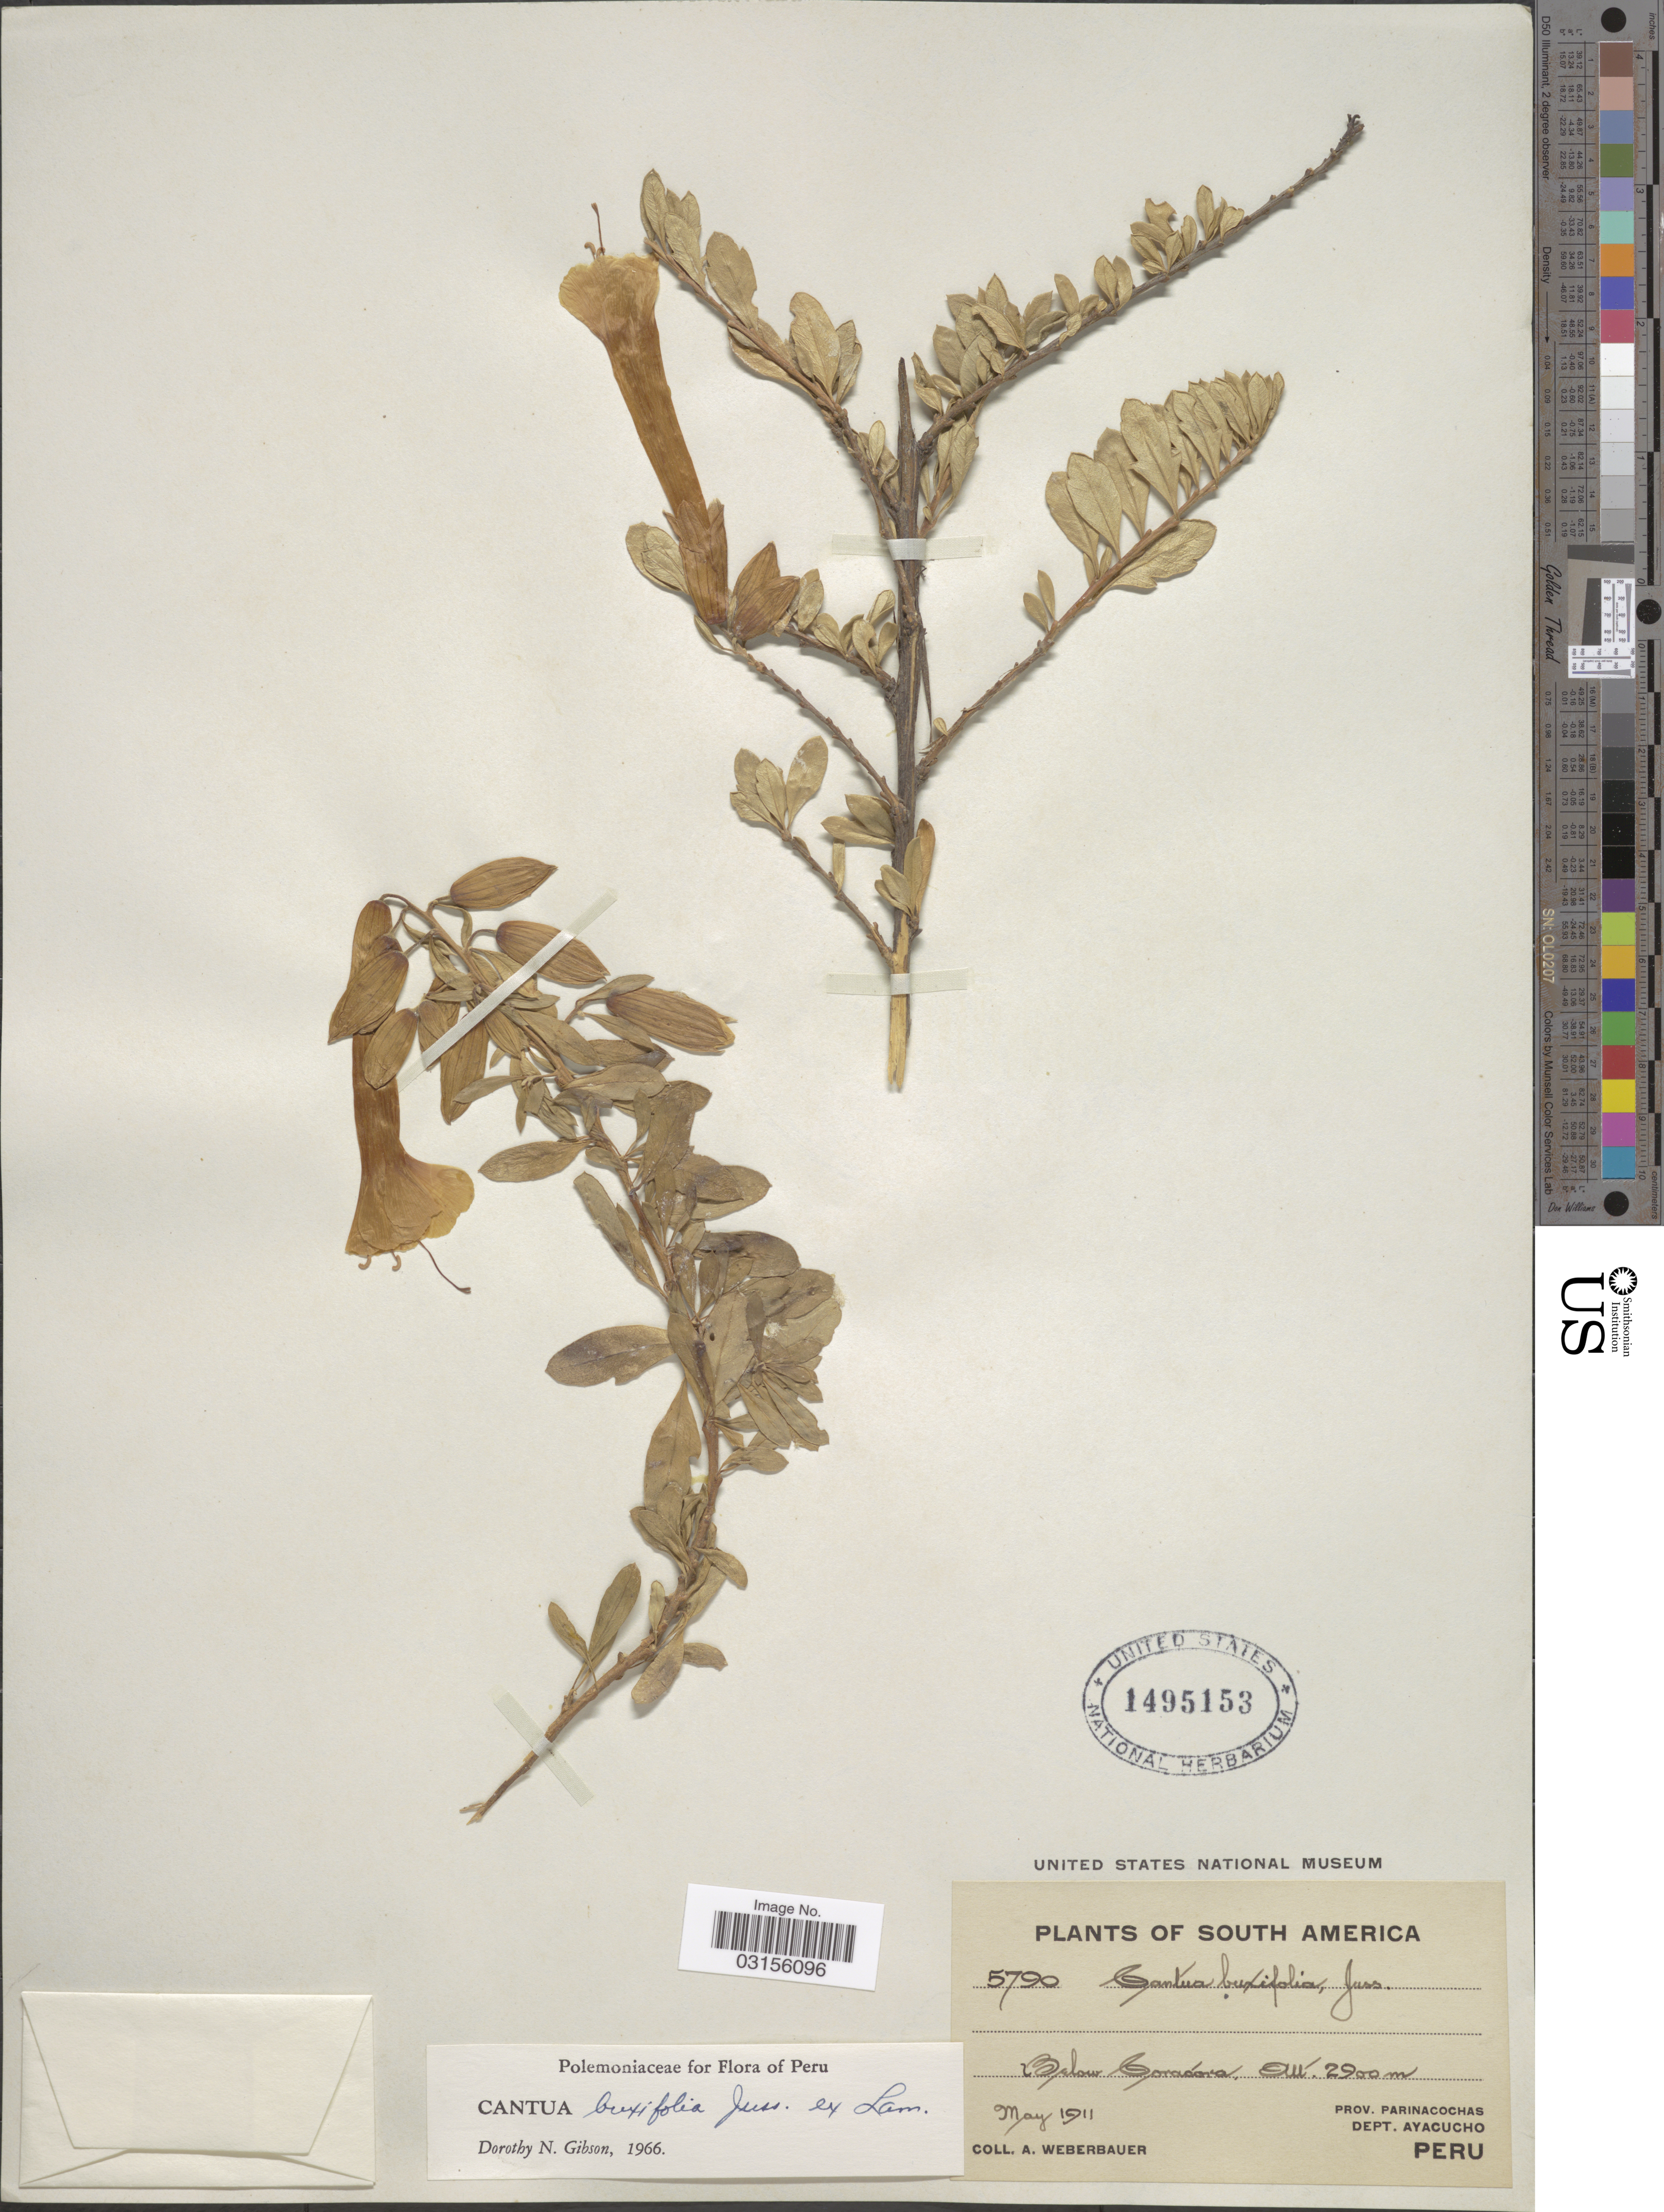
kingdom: Plantae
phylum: Tracheophyta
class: Magnoliopsida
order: Ericales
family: Polemoniaceae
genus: Cantua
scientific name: Cantua buxifolia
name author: Juss. ex Lam.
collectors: A. Weberbauer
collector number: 5790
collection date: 1911-05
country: Peru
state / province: Ayacucho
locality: Below Coracora, Prov. Parinacochas, Dept. Ayacucho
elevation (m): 2900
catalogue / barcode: US 1495153